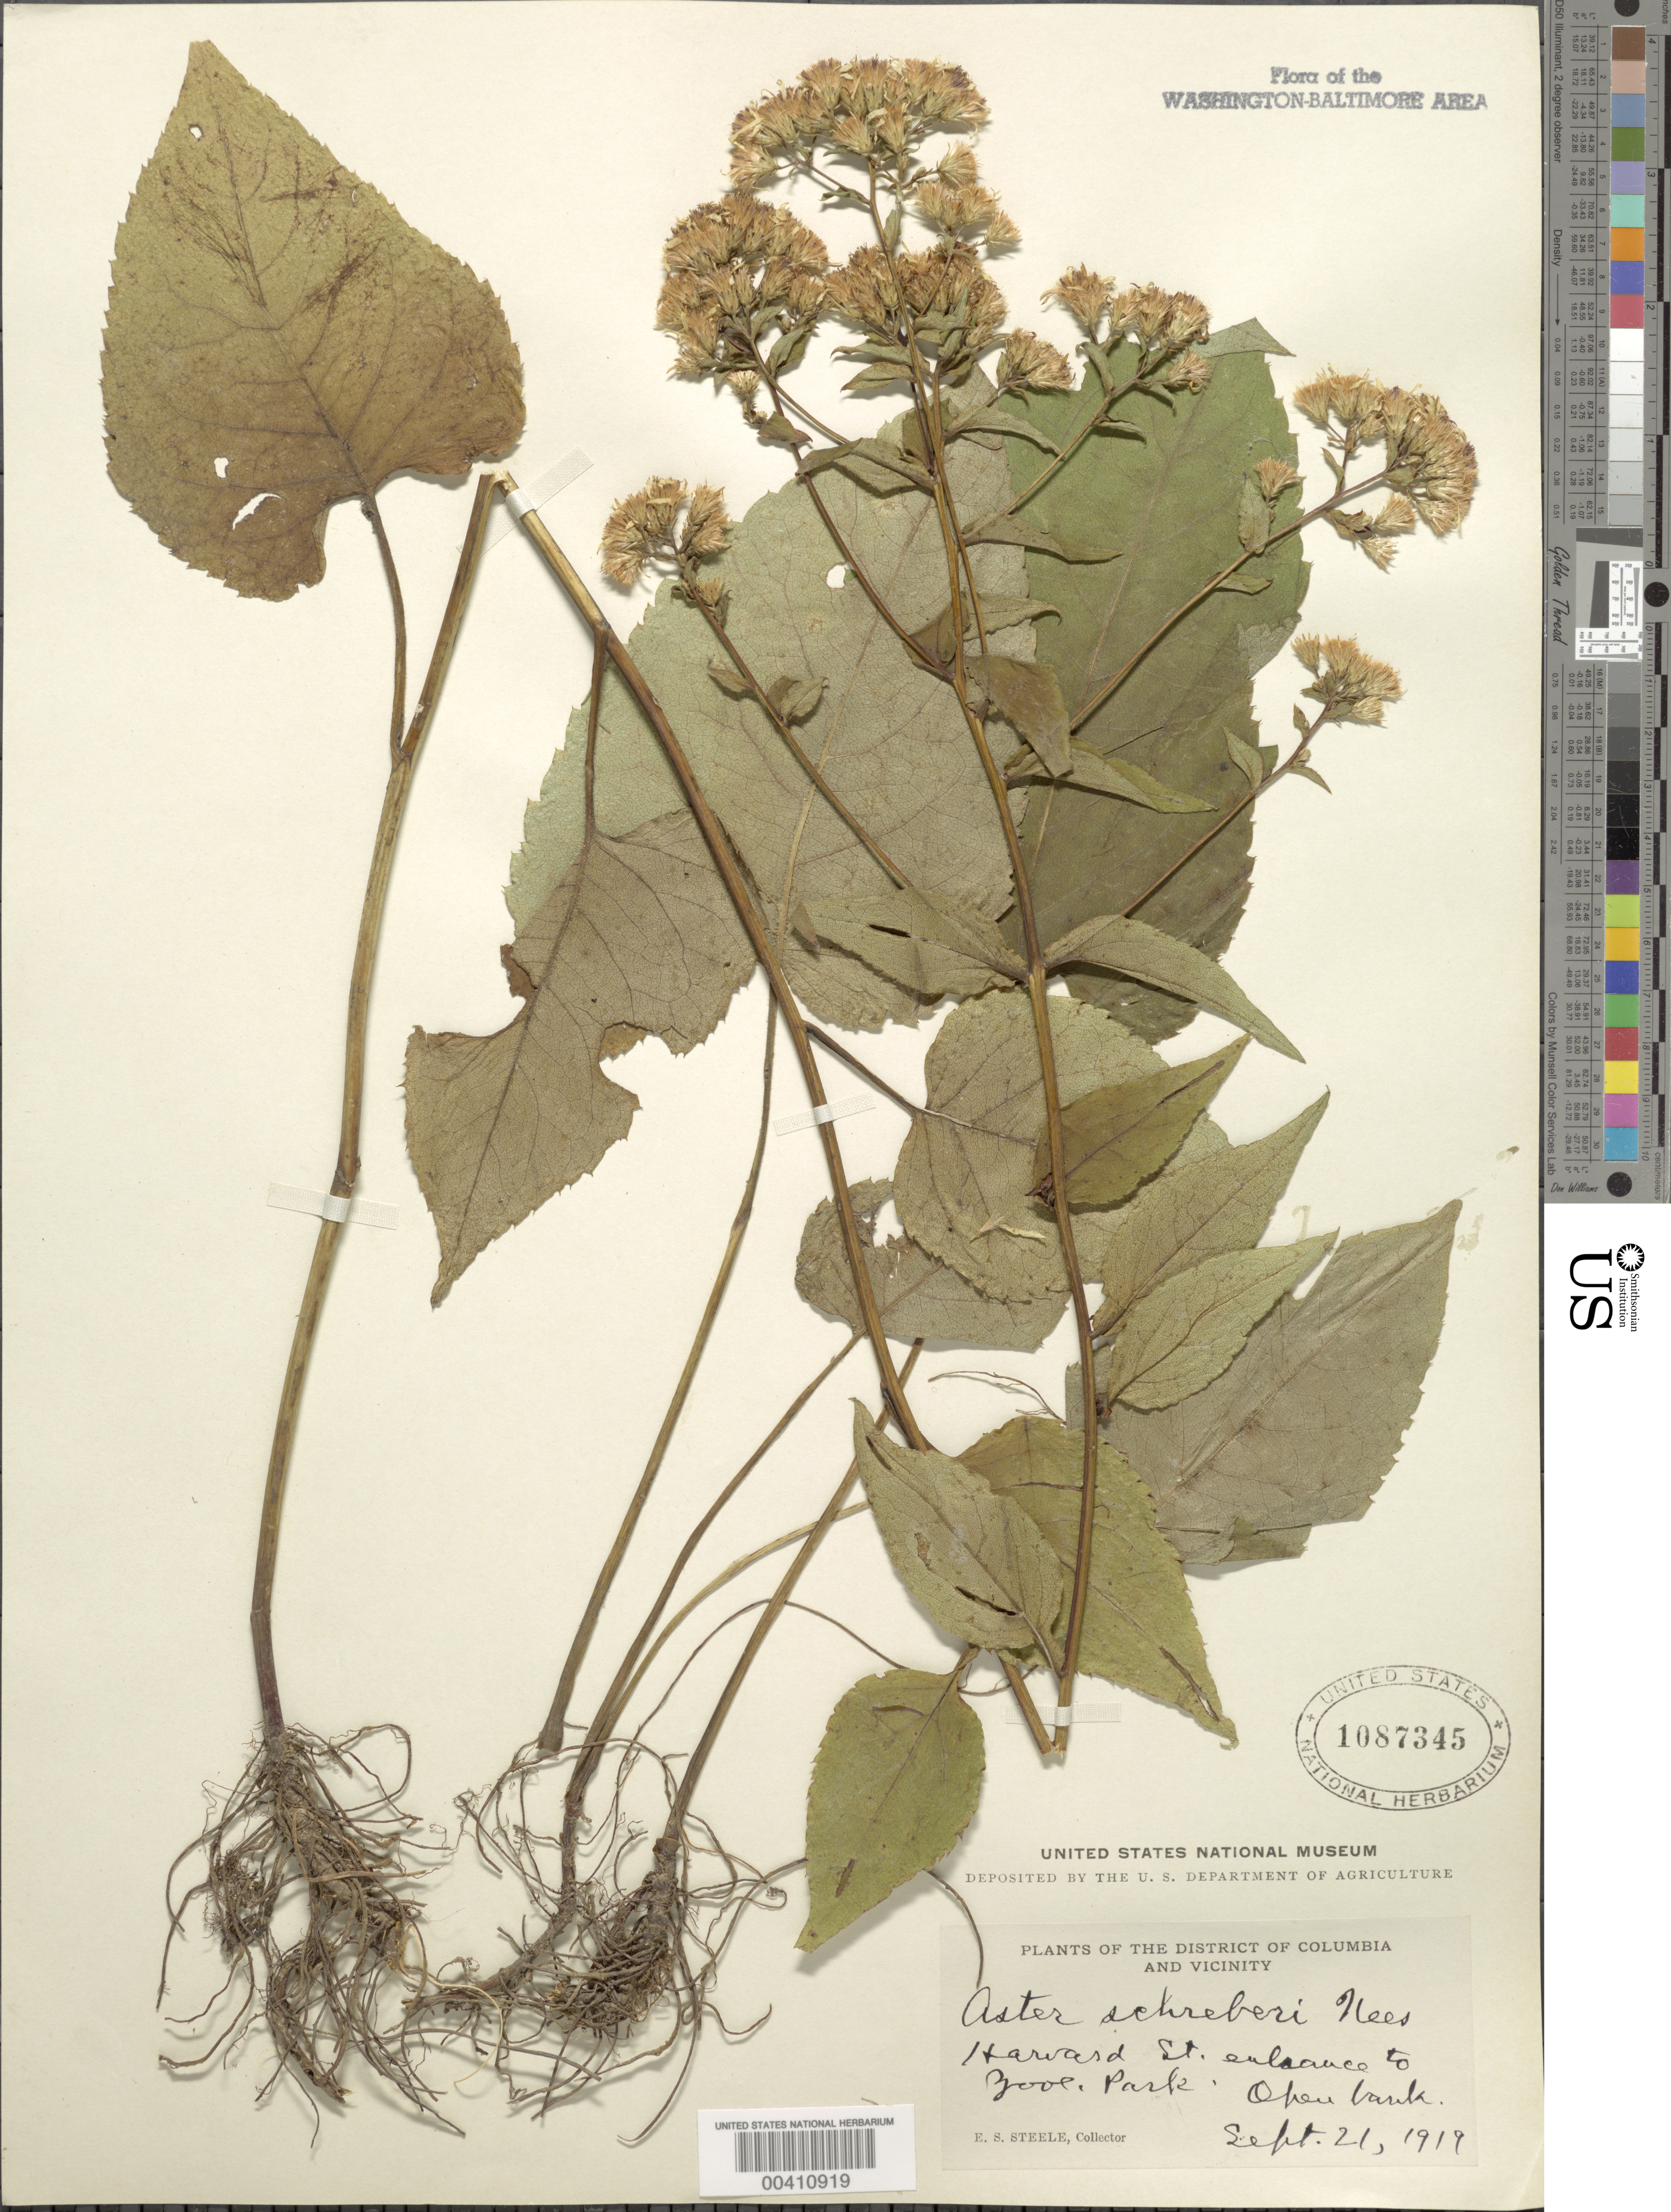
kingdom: Plantae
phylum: Tracheophyta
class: Magnoliopsida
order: Asterales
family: Asteraceae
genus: Eurybia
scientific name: Eurybia schreberi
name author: (Nees) Nees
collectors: E. Steele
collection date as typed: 21 Sep 1919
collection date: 1919-09-21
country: United States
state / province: District of Columbia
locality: Harvard St. entrance to Zoological Park Rock Creek Park & vicinity.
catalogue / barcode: US 1087345